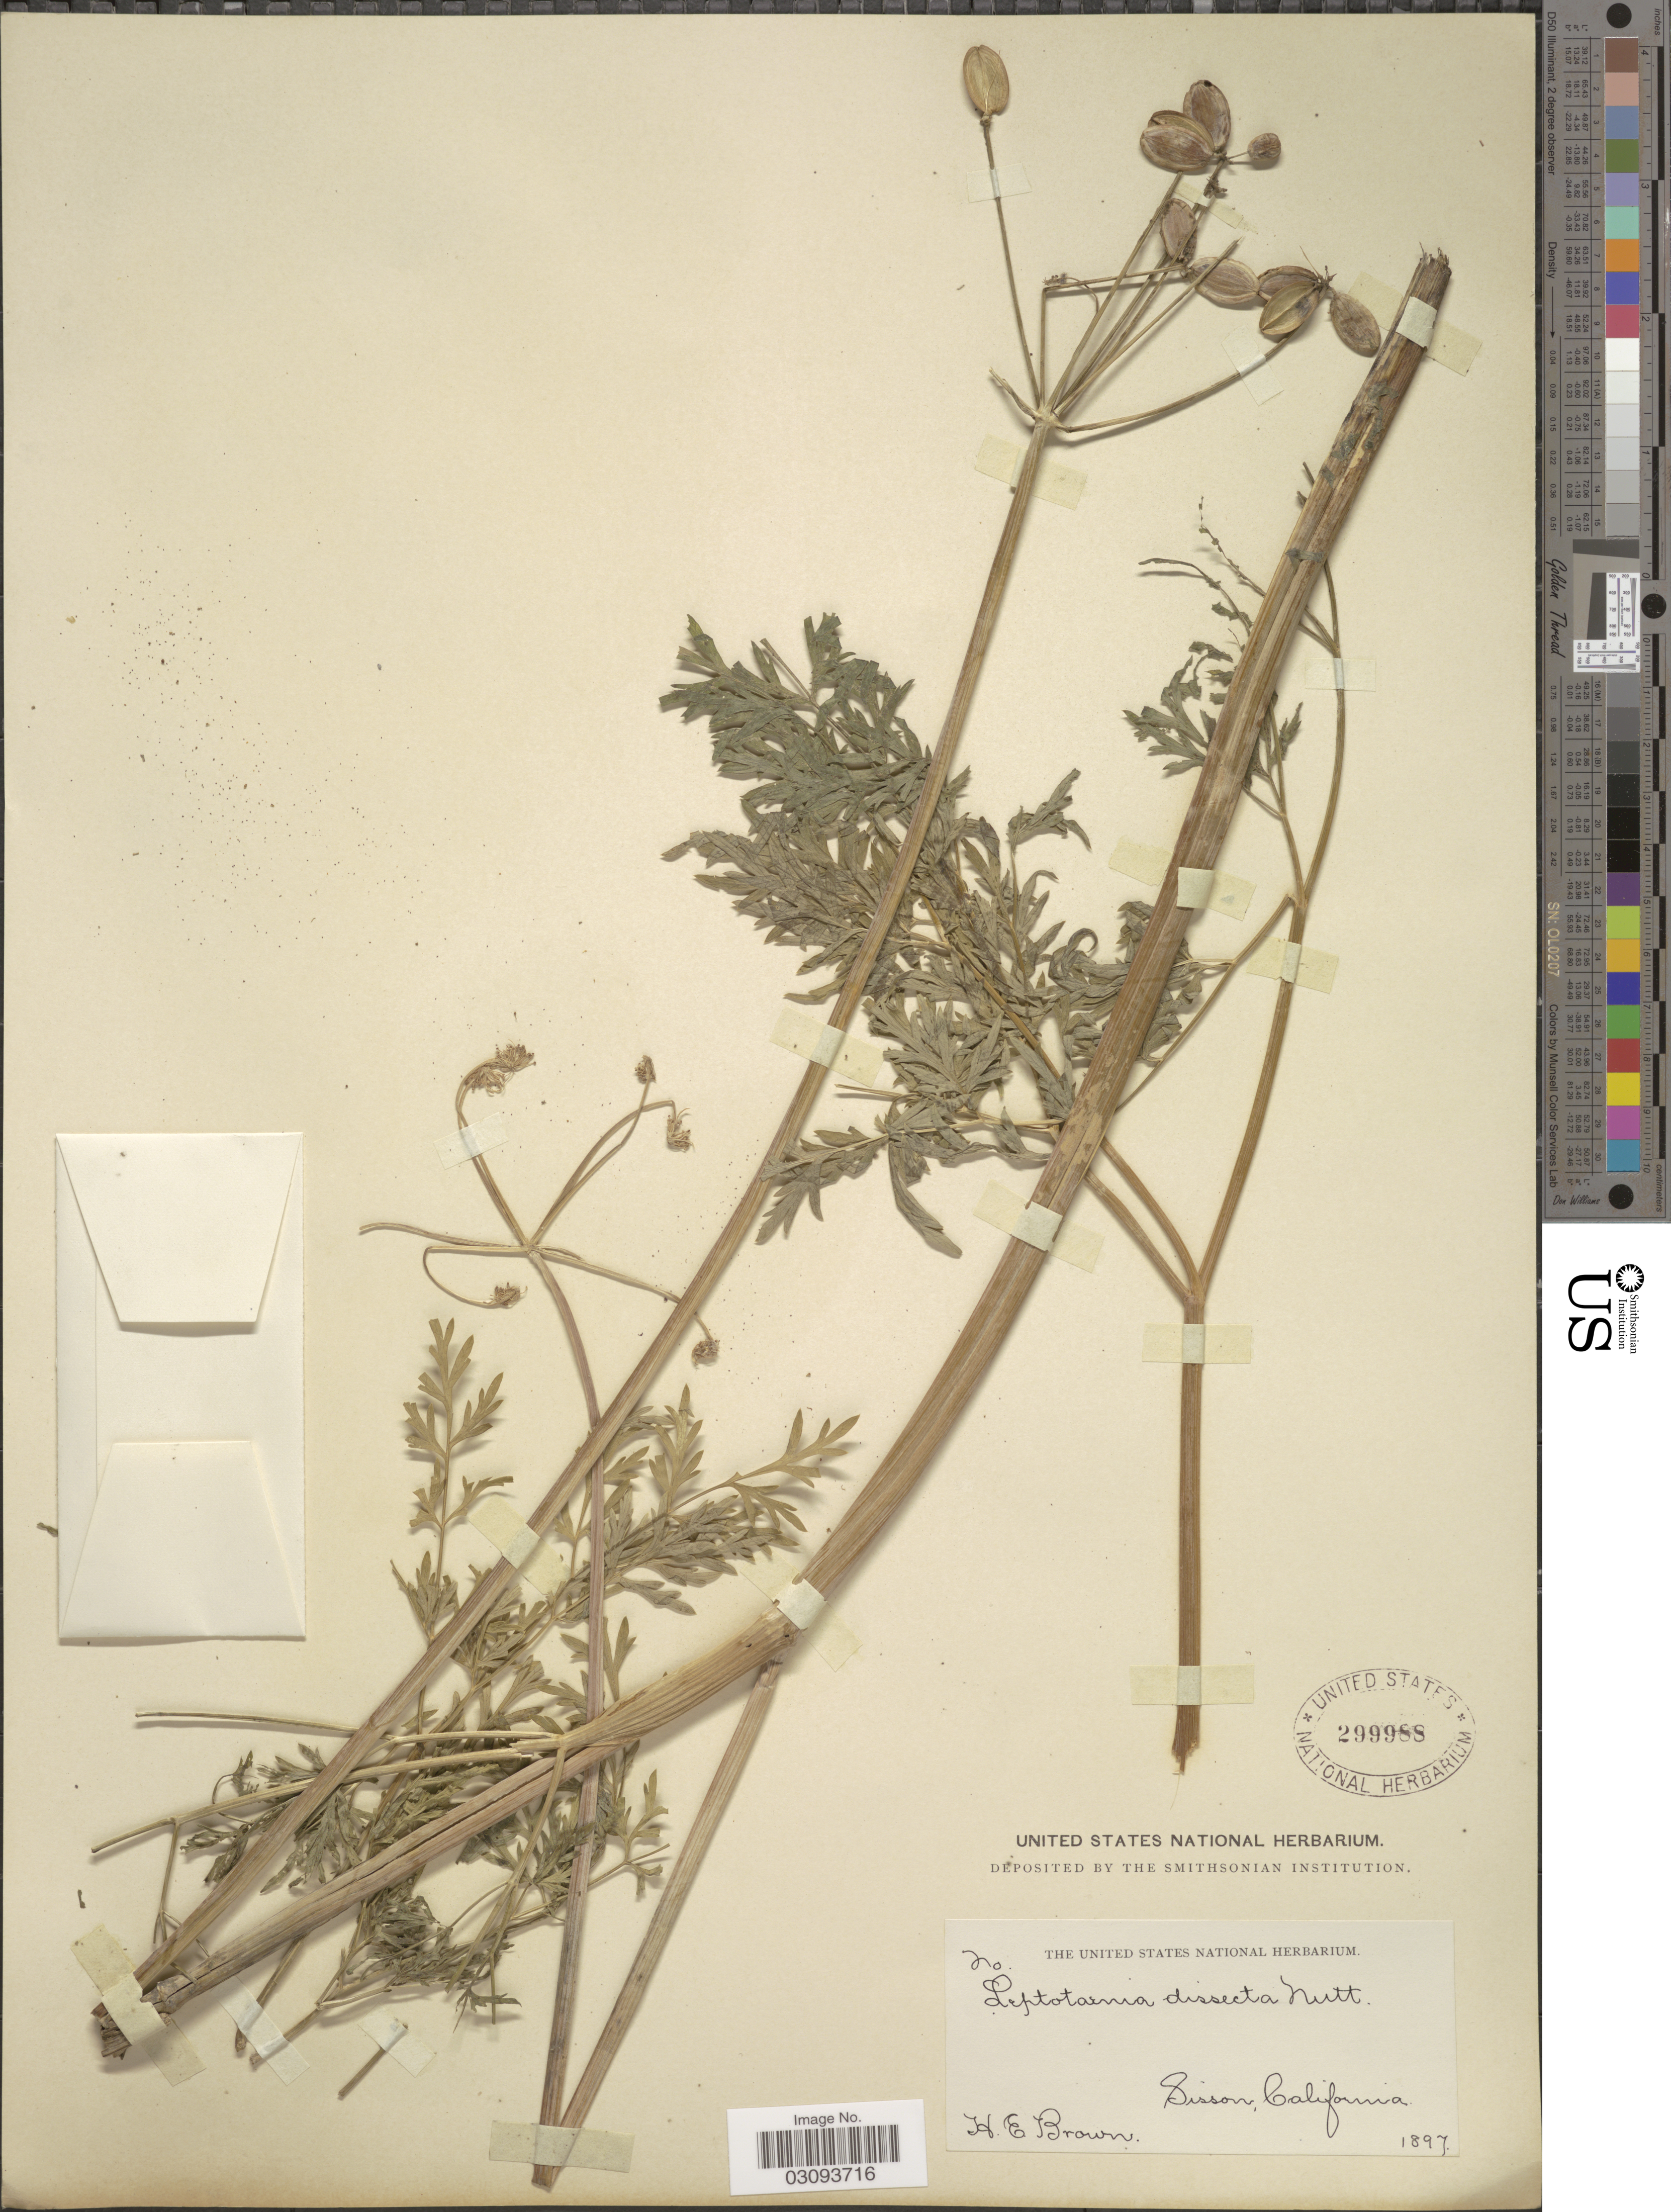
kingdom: Plantae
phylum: Tracheophyta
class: Magnoliopsida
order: Apiales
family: Apiaceae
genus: Lomatium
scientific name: Lomatium dissectum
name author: (Nutt.) Mathias & Constance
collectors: H. E. Brown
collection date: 1897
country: United States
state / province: California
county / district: Siskiyou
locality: Sisson.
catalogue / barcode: US 299988